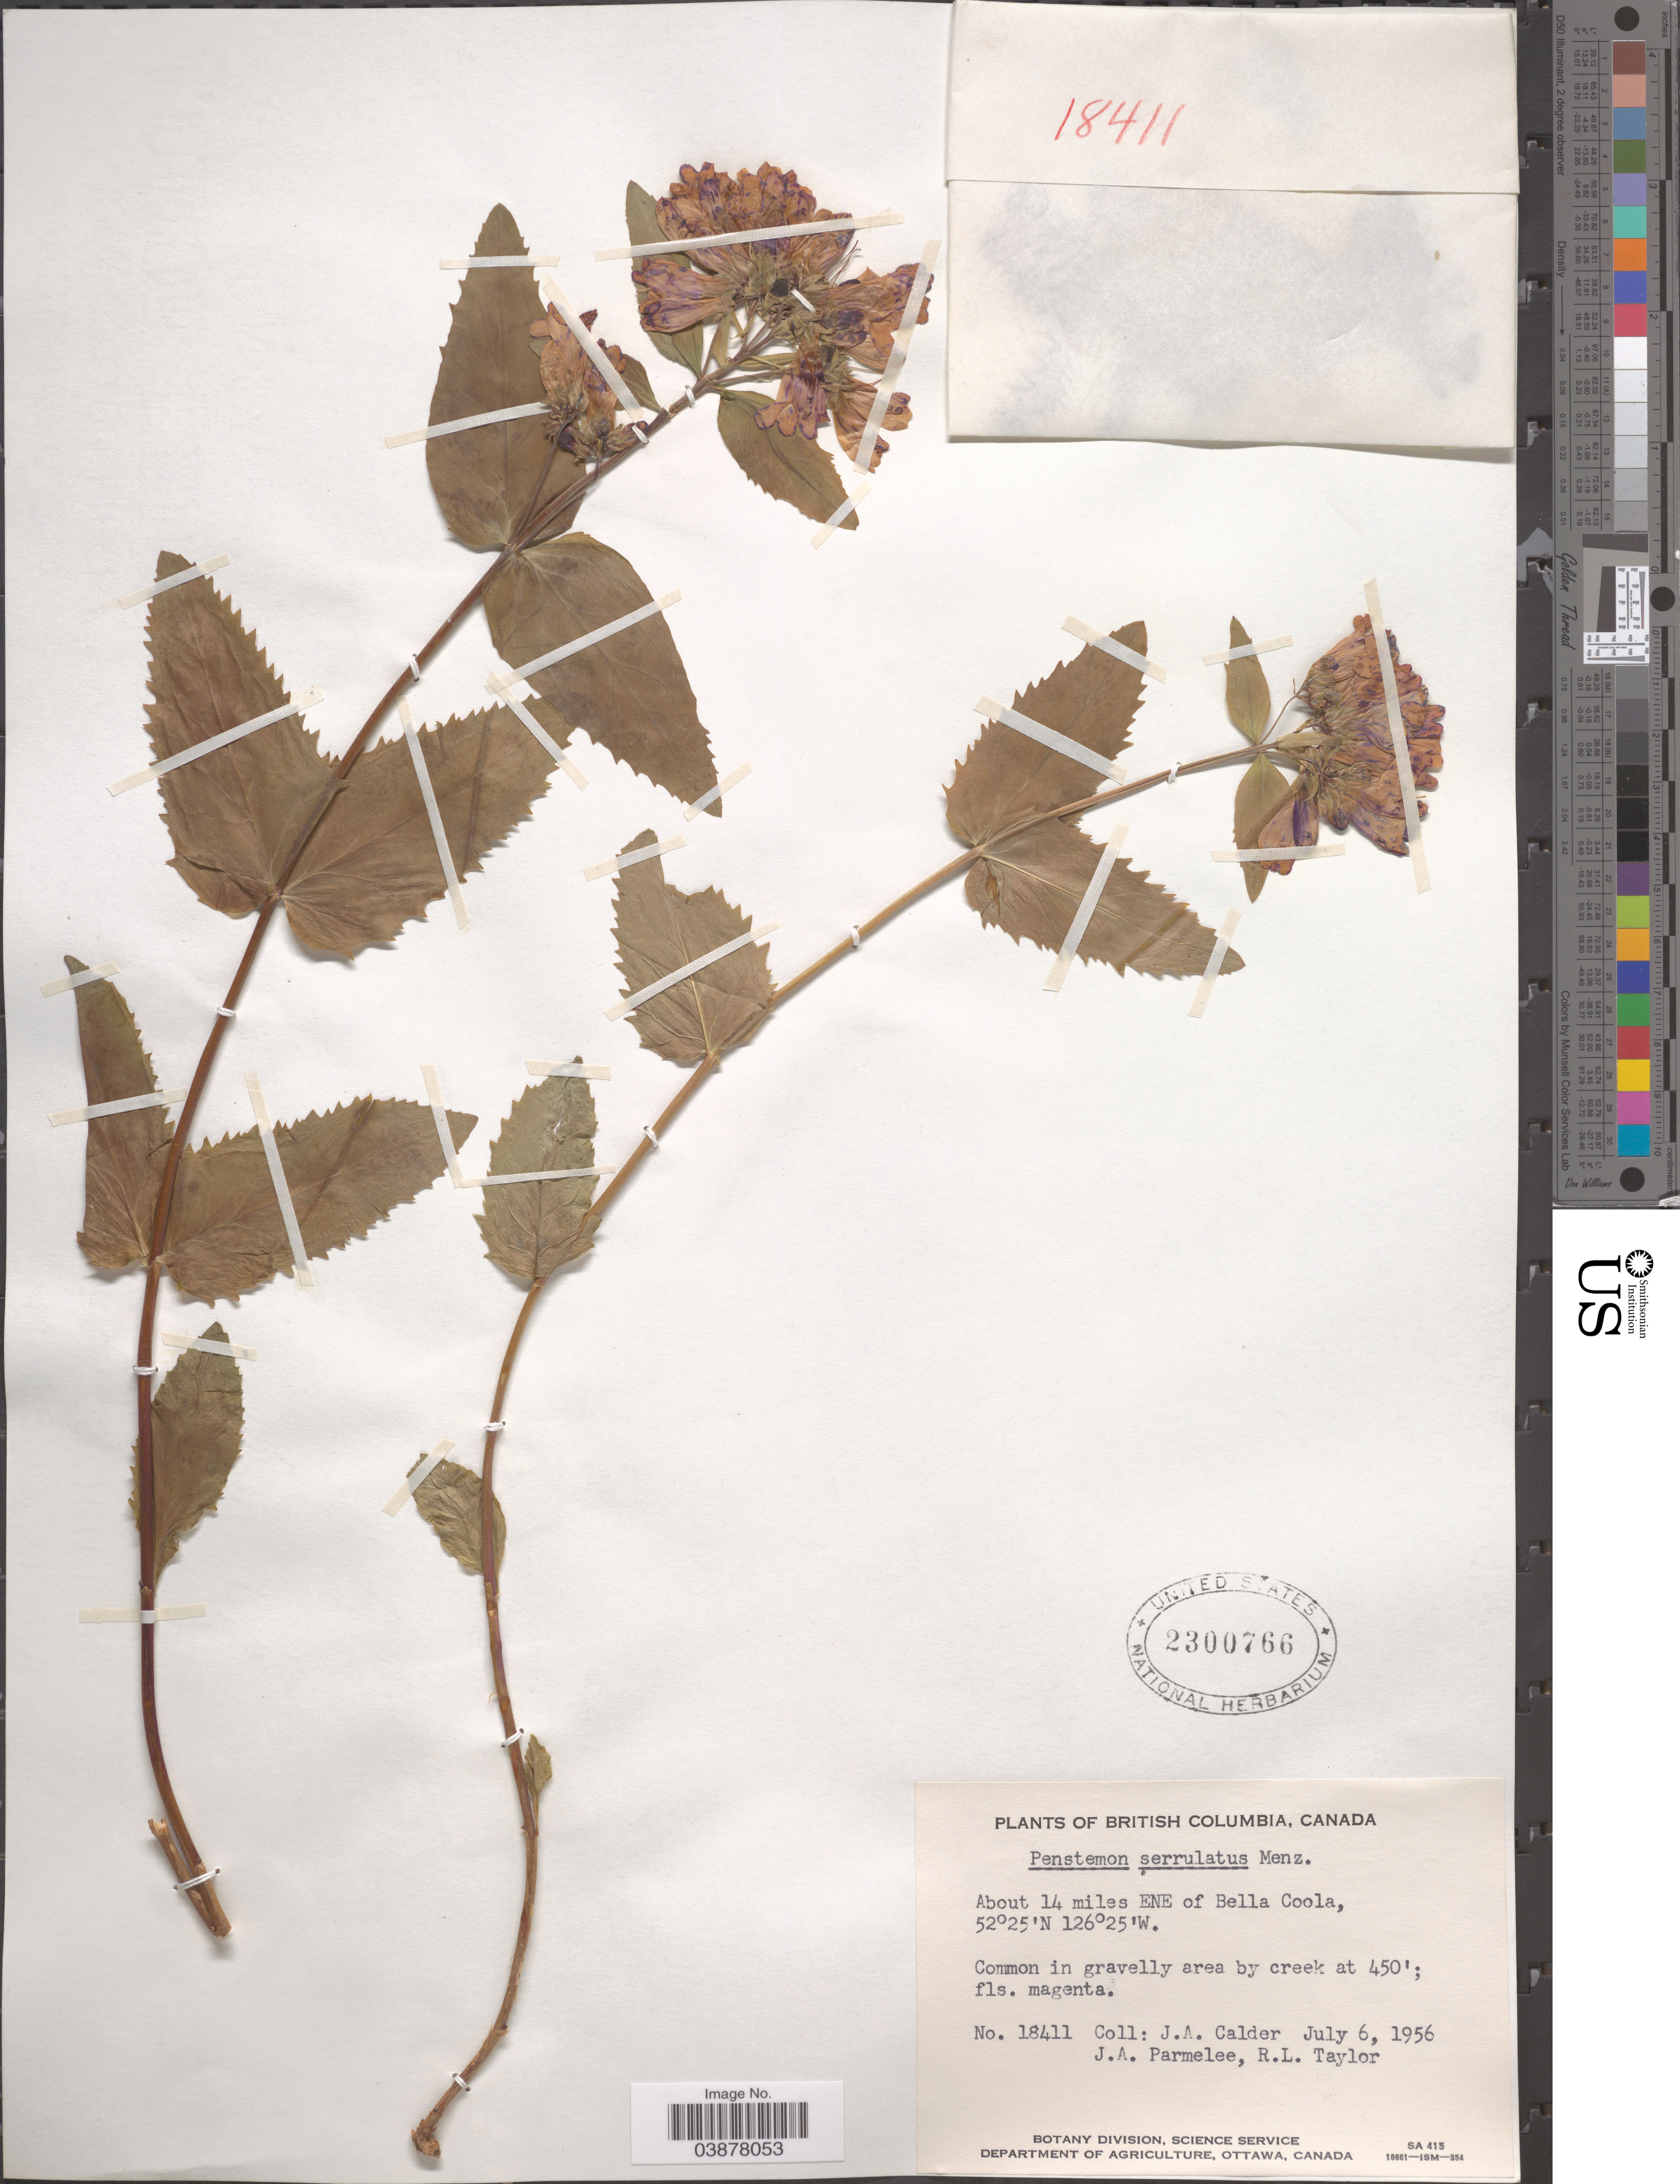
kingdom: Plantae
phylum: Tracheophyta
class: Magnoliopsida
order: Lamiales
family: Plantaginaceae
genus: Penstemon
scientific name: Penstemon serrulatus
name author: Menzies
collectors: J. A. Calder, J. A. Parmelee & R. Taylor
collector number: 18411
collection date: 1956-07-06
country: Canada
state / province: British Columbia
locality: About 14 miles ENE of Bella Coola.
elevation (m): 137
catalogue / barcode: US 2300766